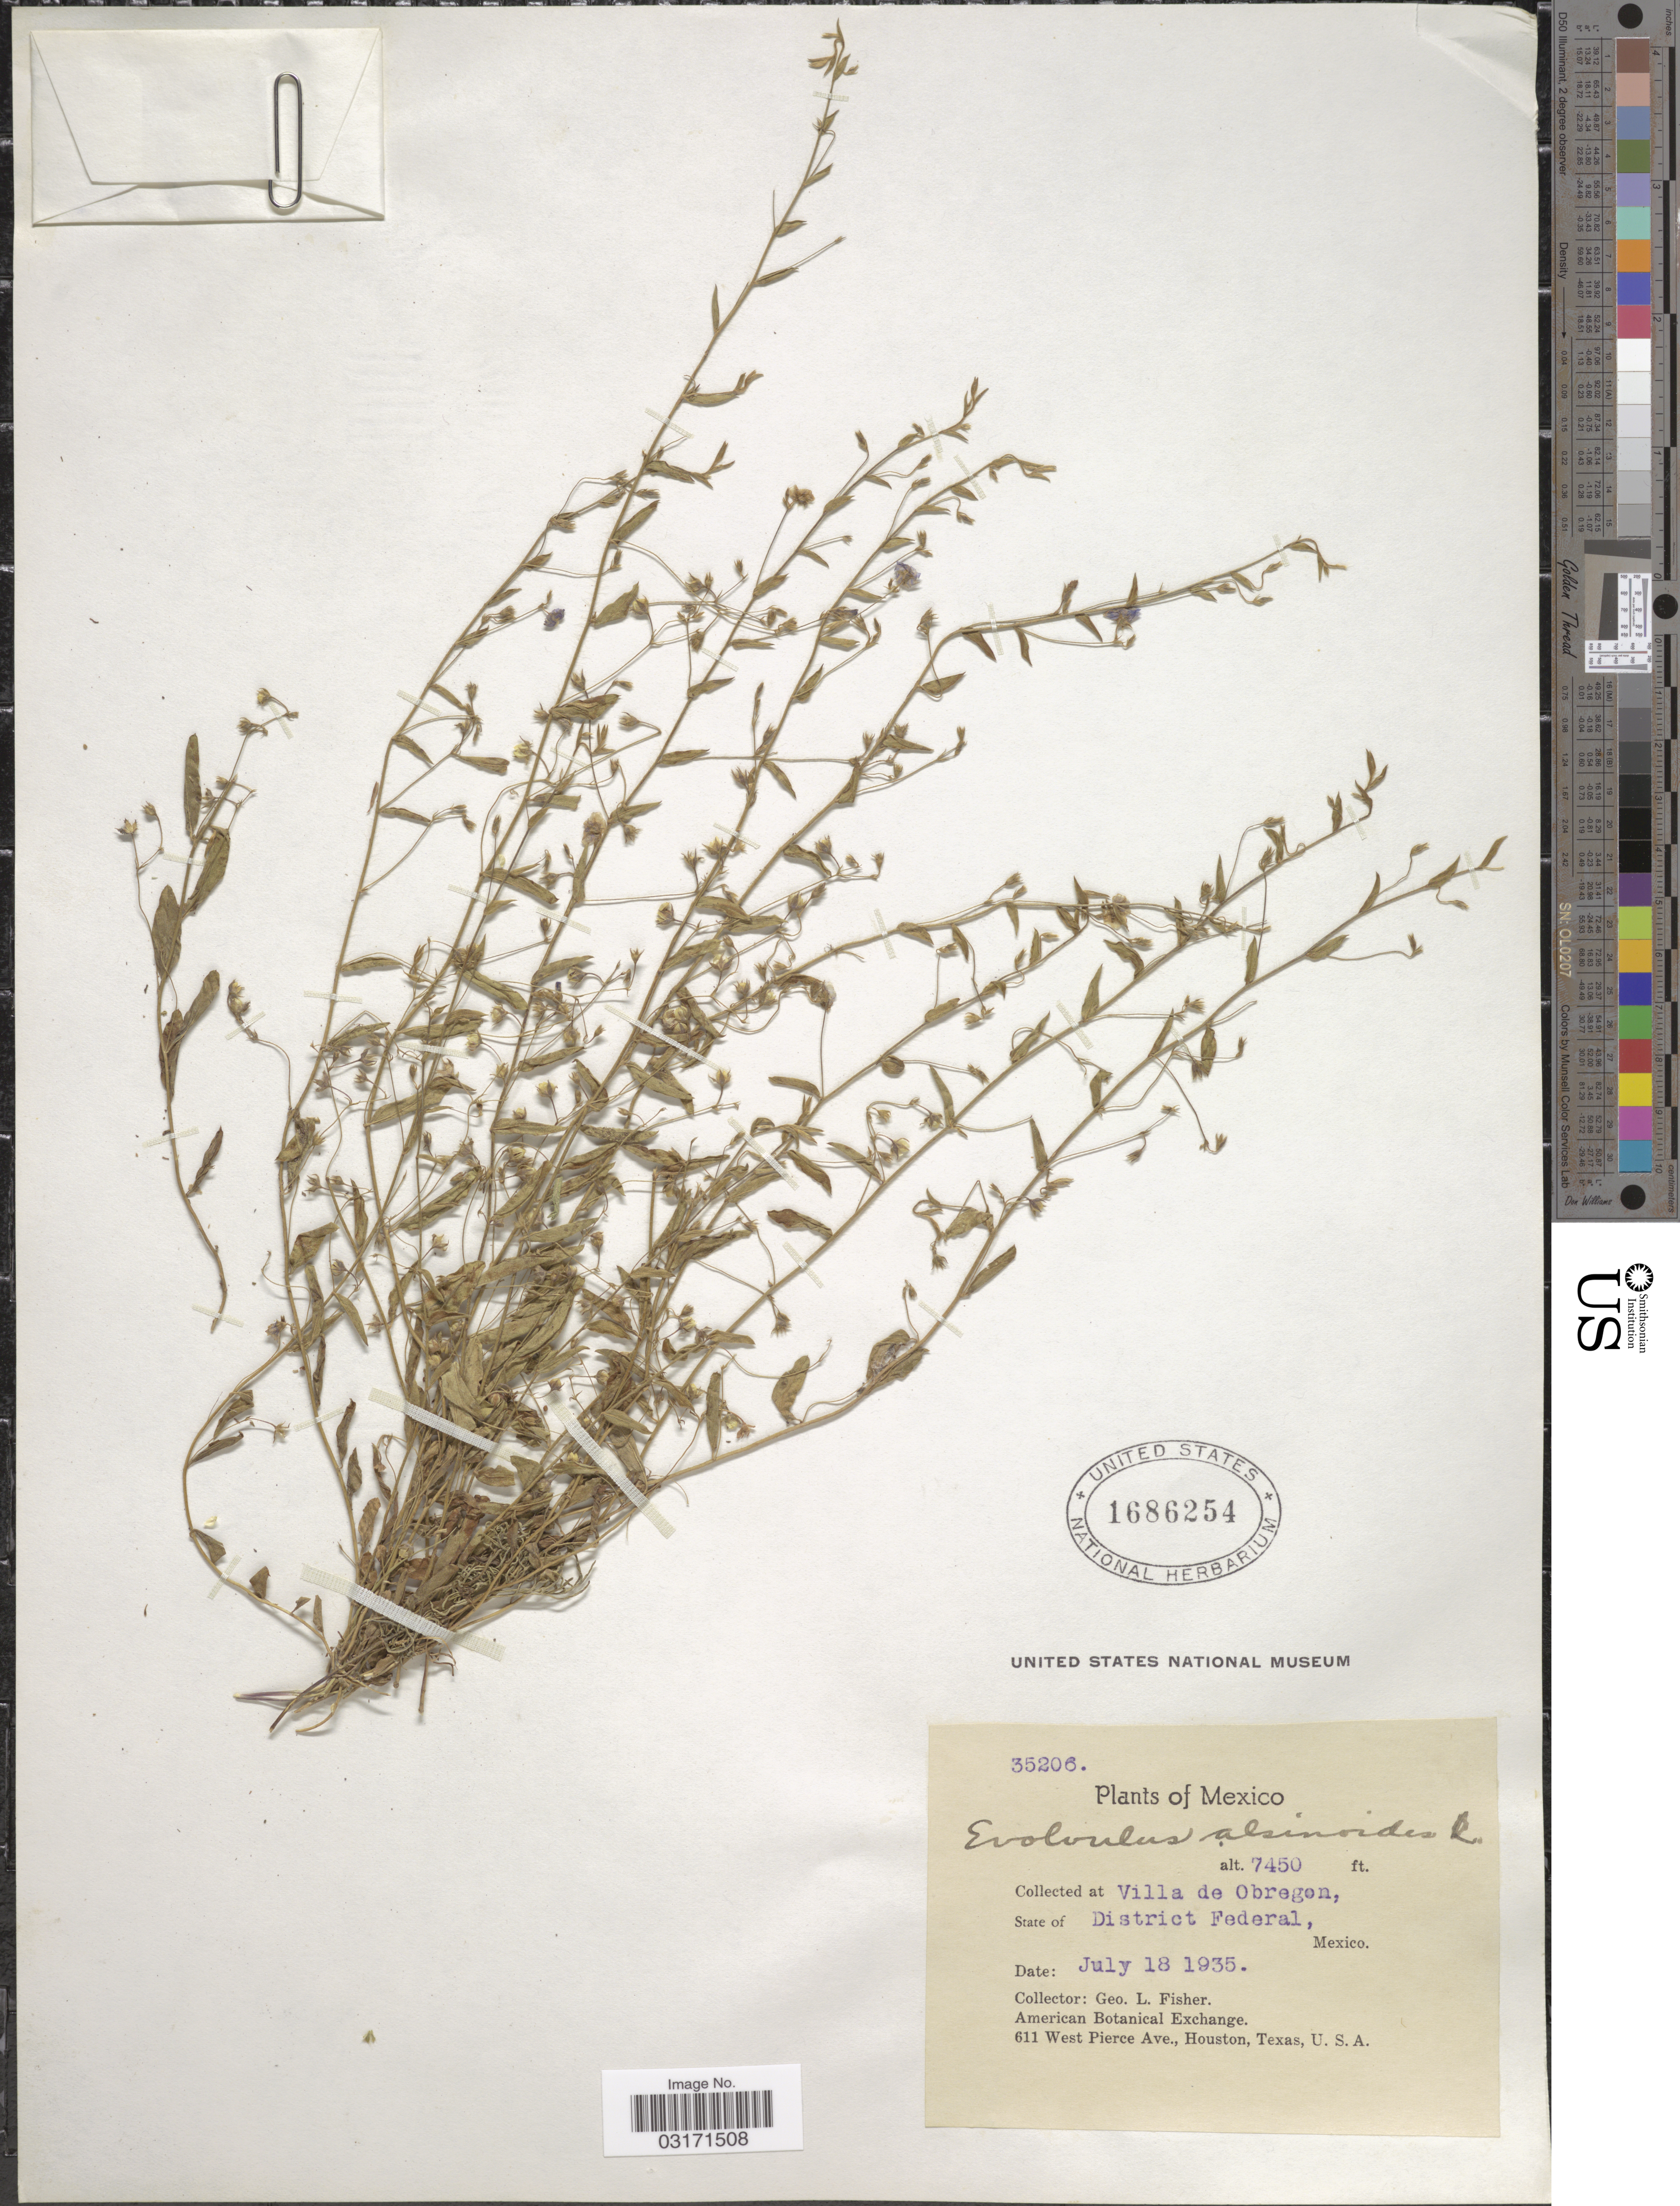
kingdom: Plantae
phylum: Tracheophyta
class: Magnoliopsida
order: Solanales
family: Convolvulaceae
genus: Evolvulus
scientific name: Evolvulus alsinoides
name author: (L.) L.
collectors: G. L. Fisher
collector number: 35206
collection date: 1935-07-18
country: Mexico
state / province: Distrito Federal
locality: Villa de Obregon, State of District Federal, Mexico.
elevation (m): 2271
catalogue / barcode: US 1686254